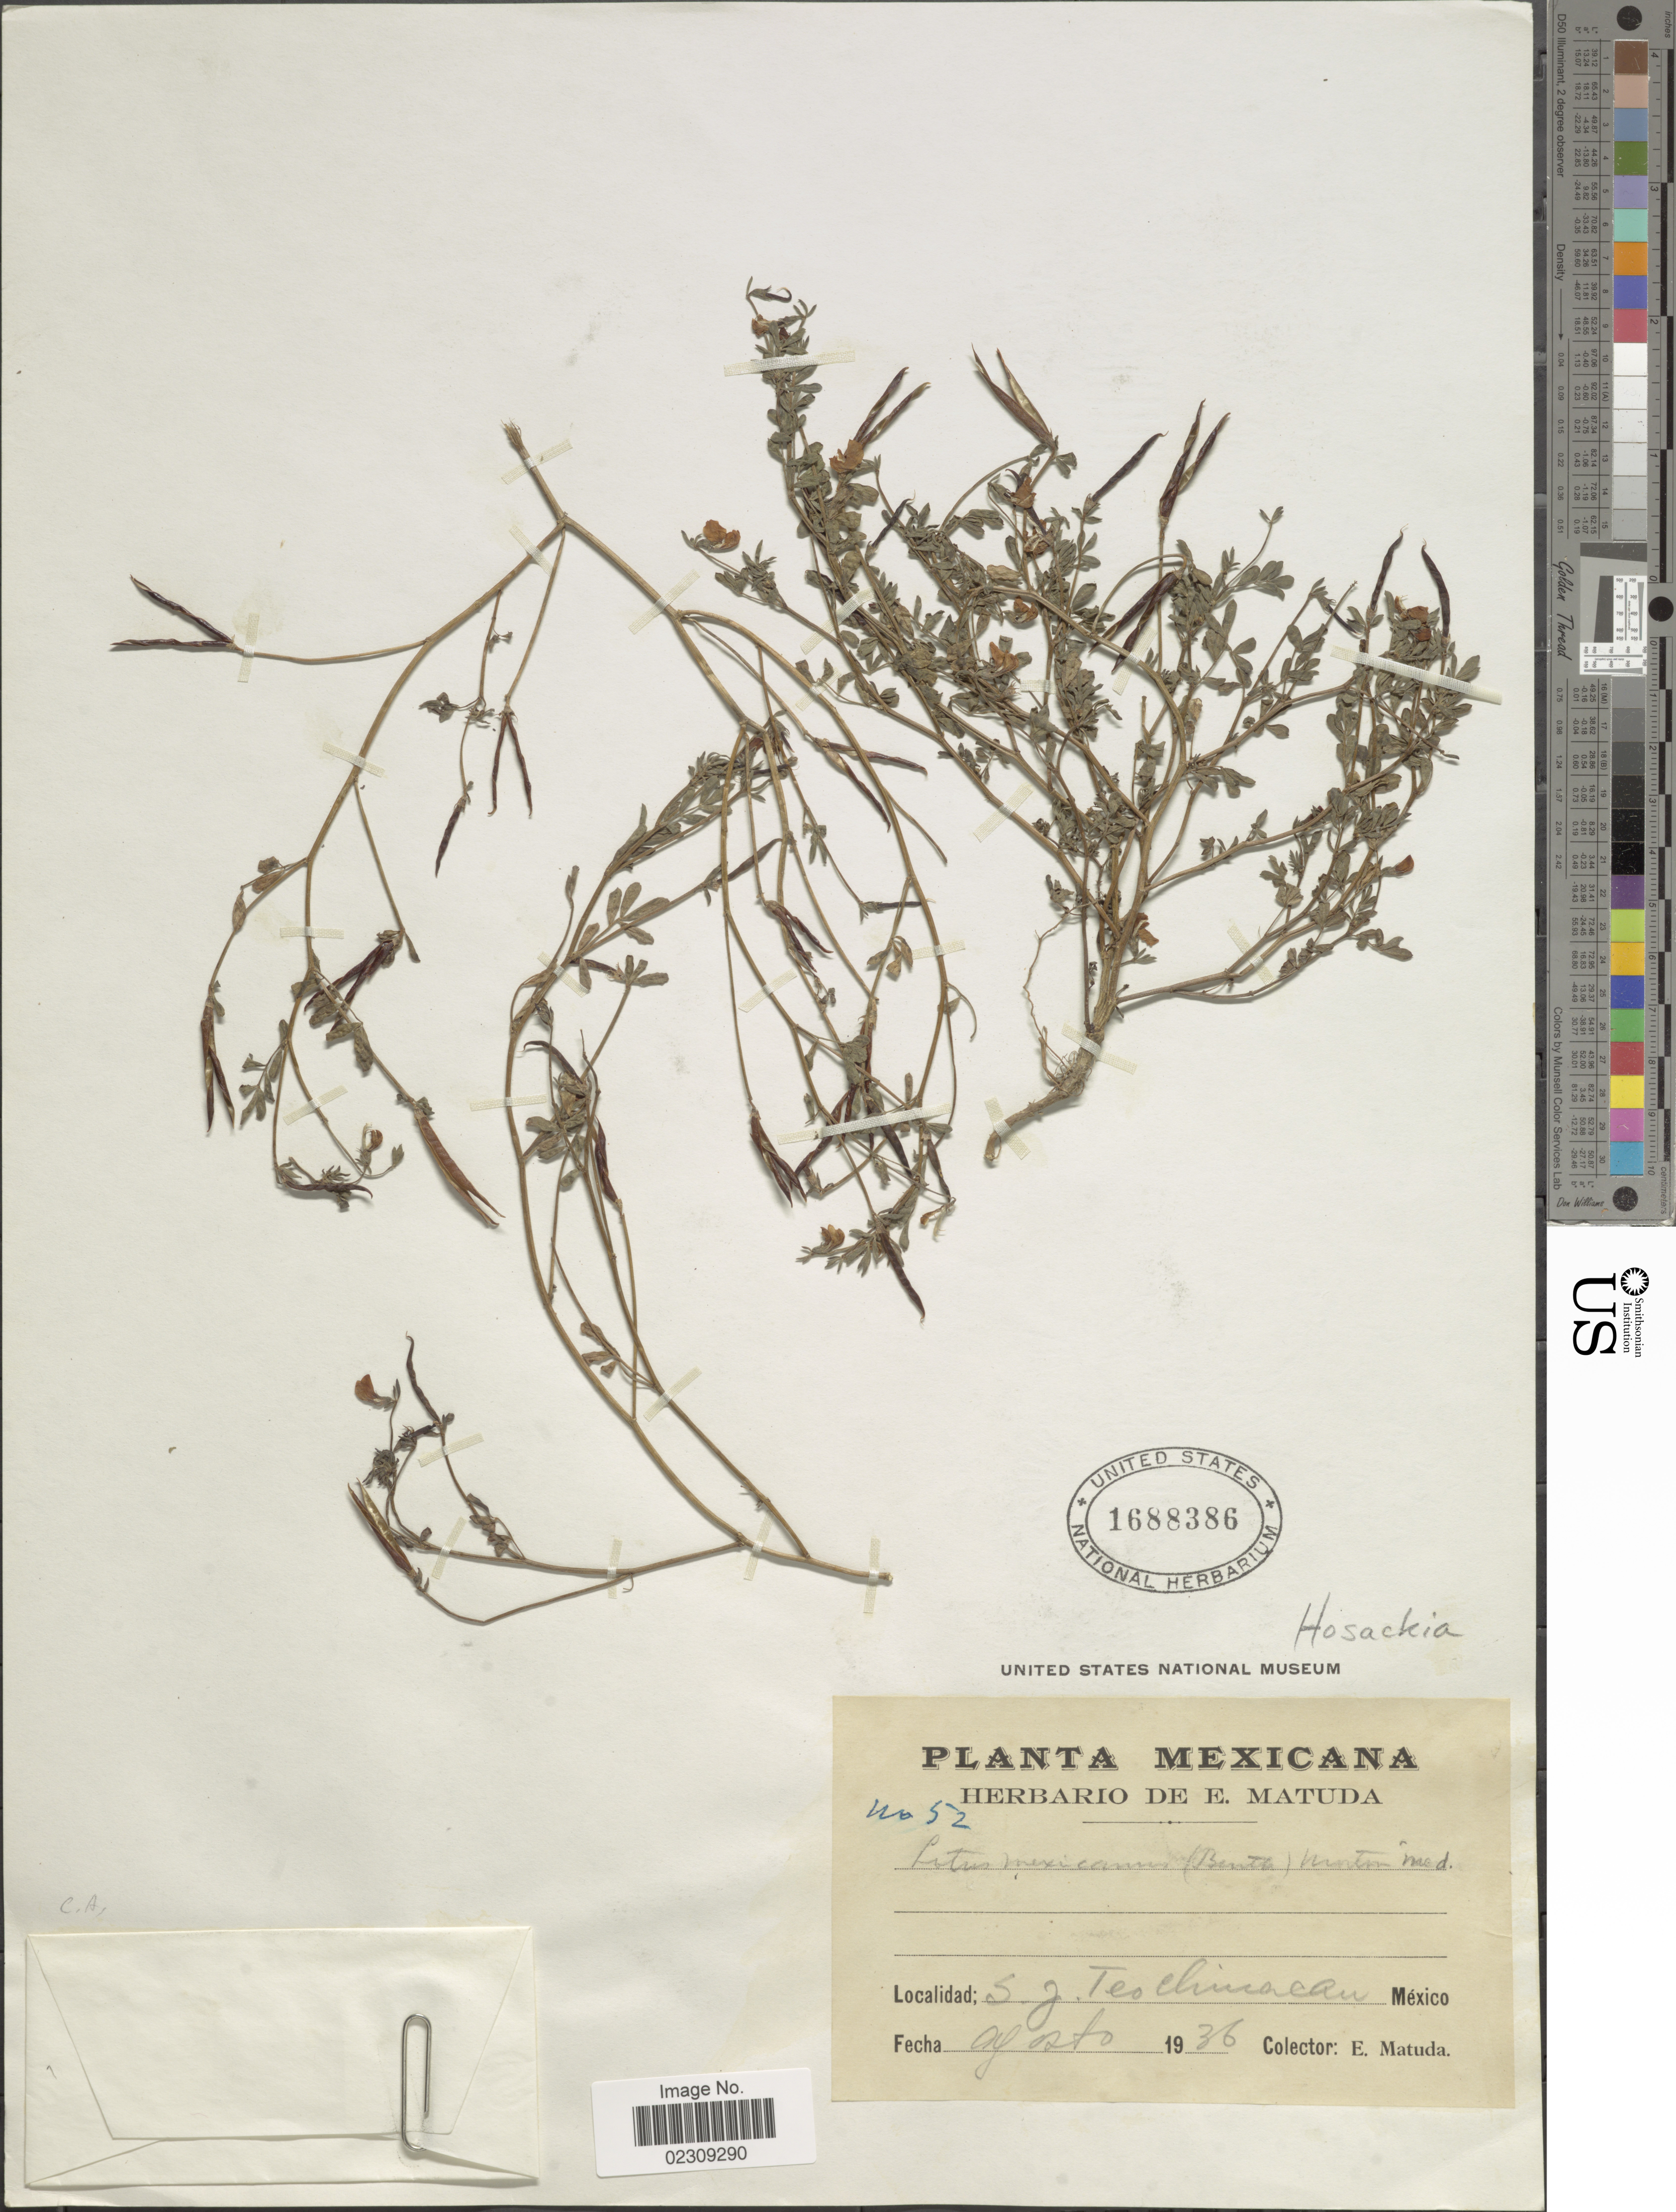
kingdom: Plantae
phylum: Tracheophyta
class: Magnoliopsida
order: Fabales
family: Fabaceae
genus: Hosackia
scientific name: Hosackia mexicana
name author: Benth.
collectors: E. Matuda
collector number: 52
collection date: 1936-08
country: Mexico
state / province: México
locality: S.J. Tes Chimachu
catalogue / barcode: US 1688386